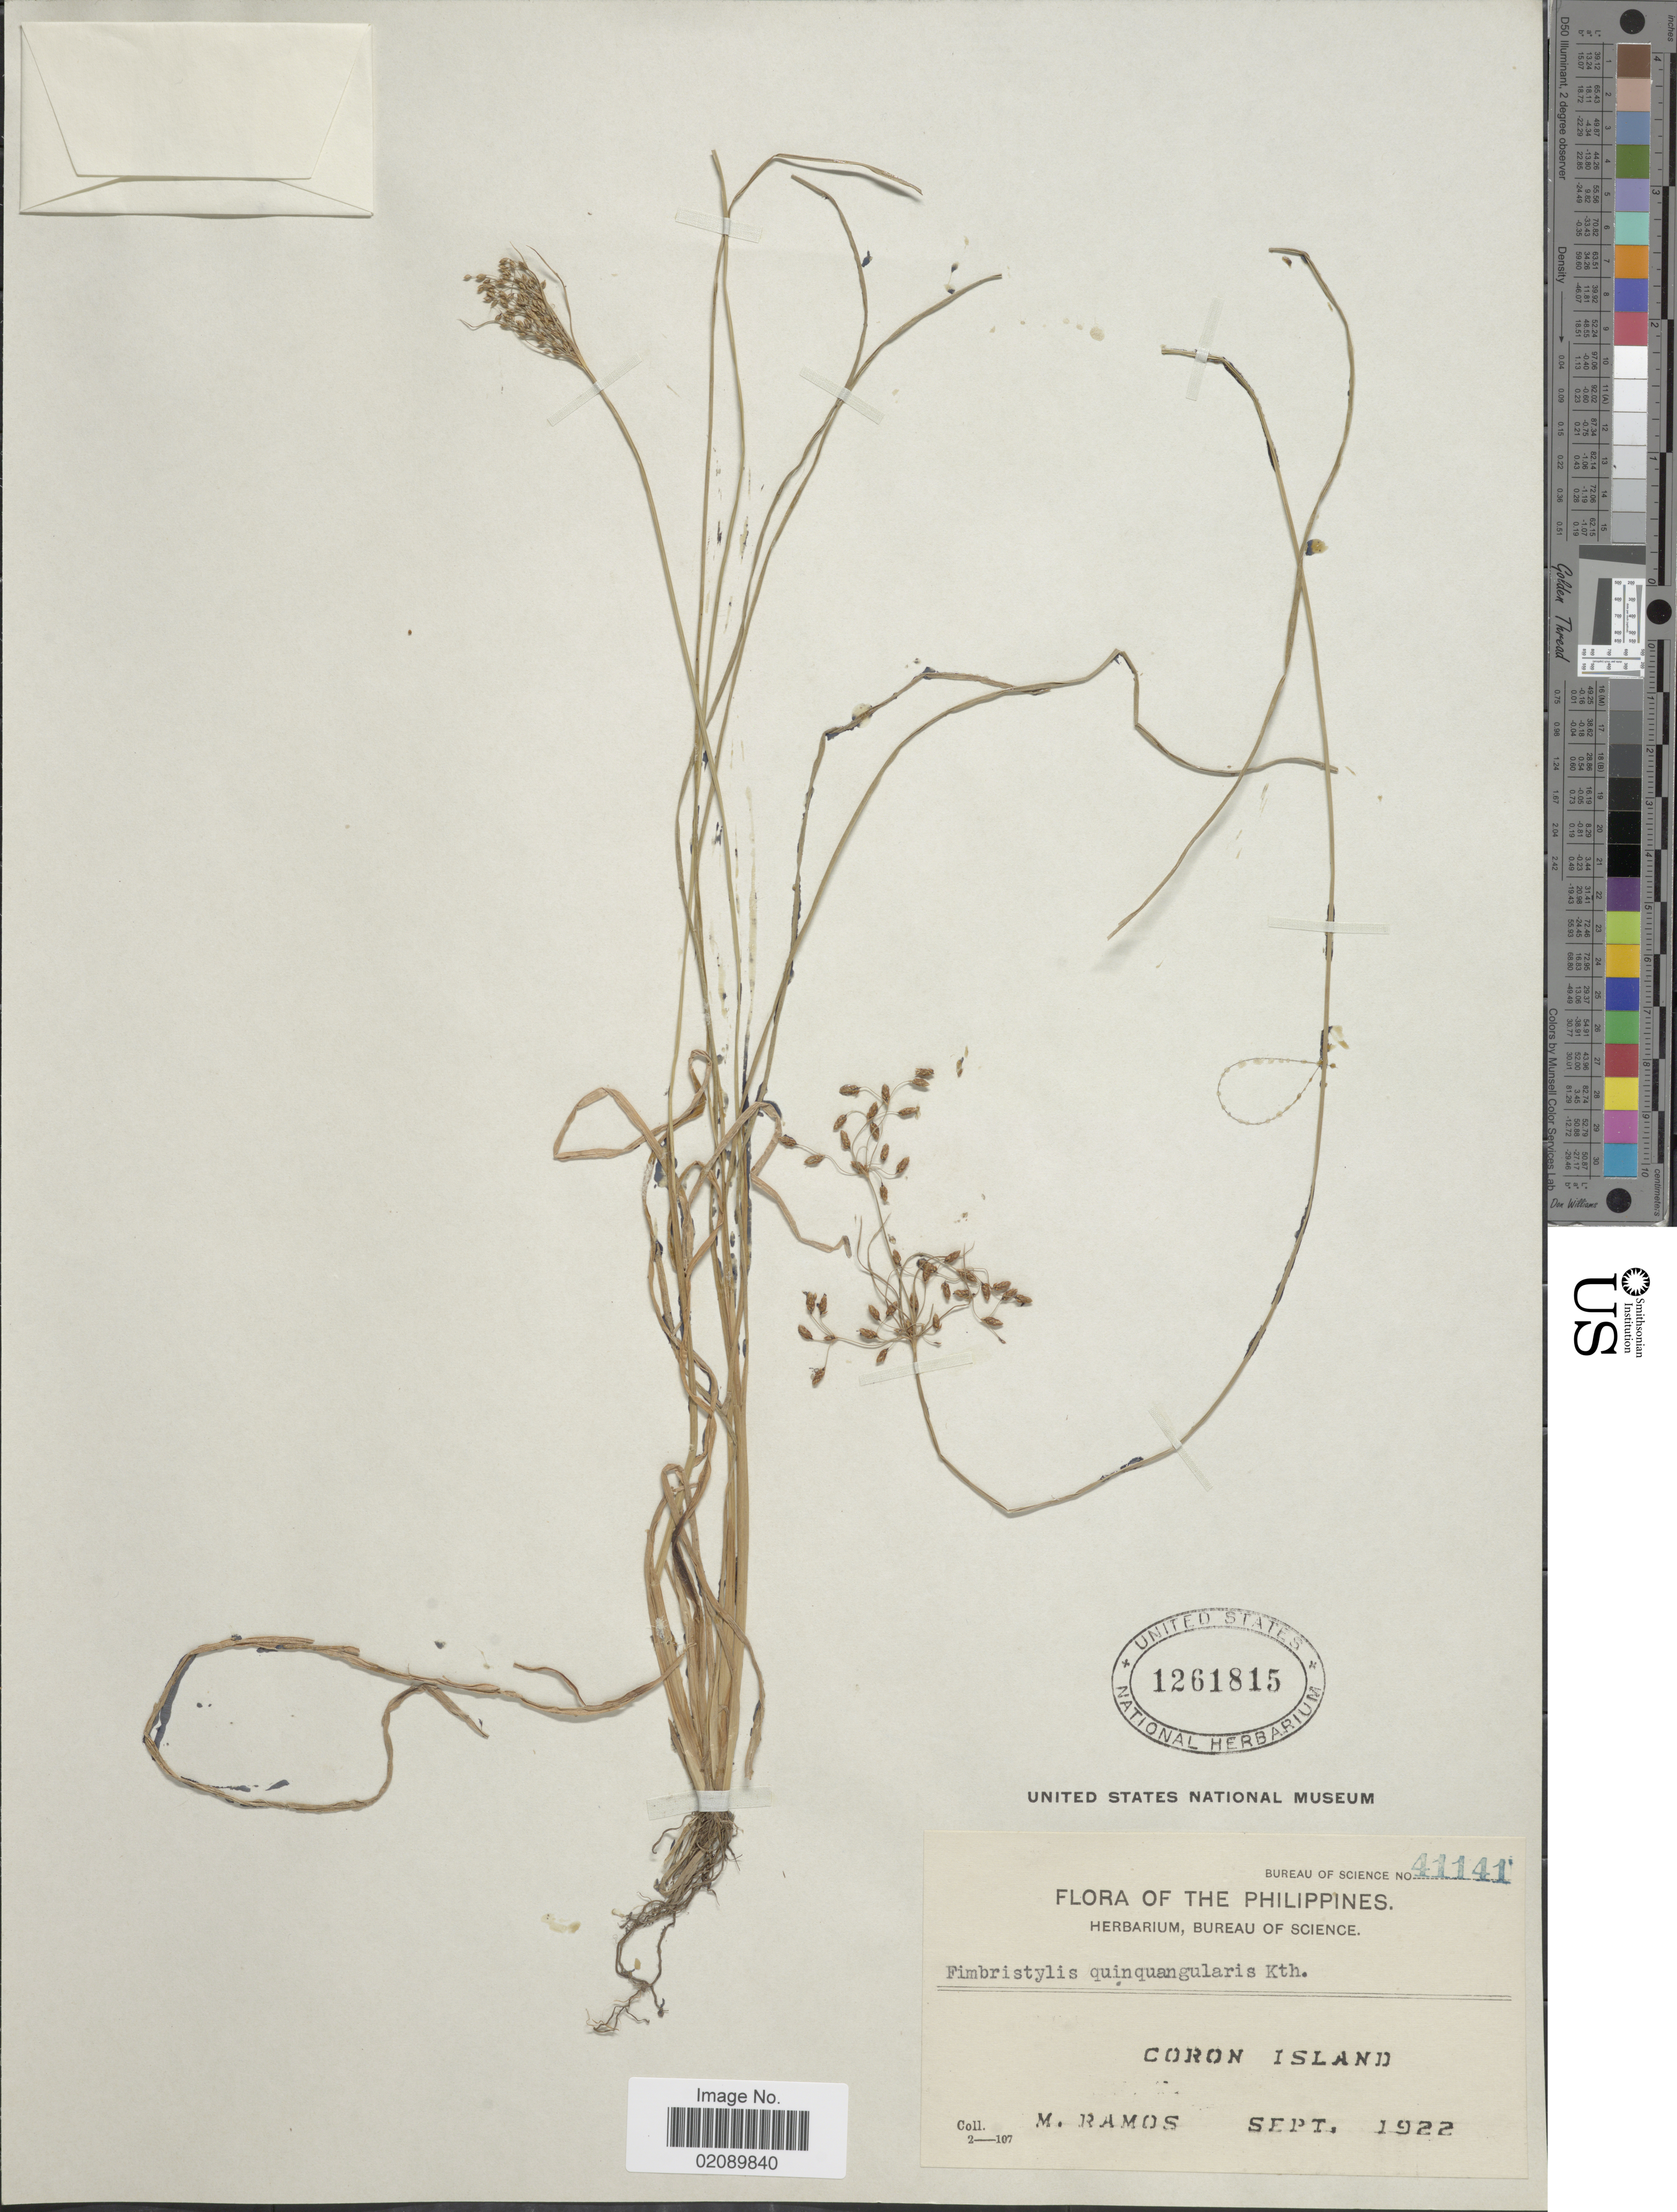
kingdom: Plantae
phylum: Tracheophyta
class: Liliopsida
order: Poales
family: Cyperaceae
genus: Fimbristylis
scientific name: Fimbristylis quinquangularis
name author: (Vahl) Kunth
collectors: M. Ramos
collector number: Bureau of Science 41141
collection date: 1922-09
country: Philippines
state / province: Mimaropa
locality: Coron Island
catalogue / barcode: US 1261815